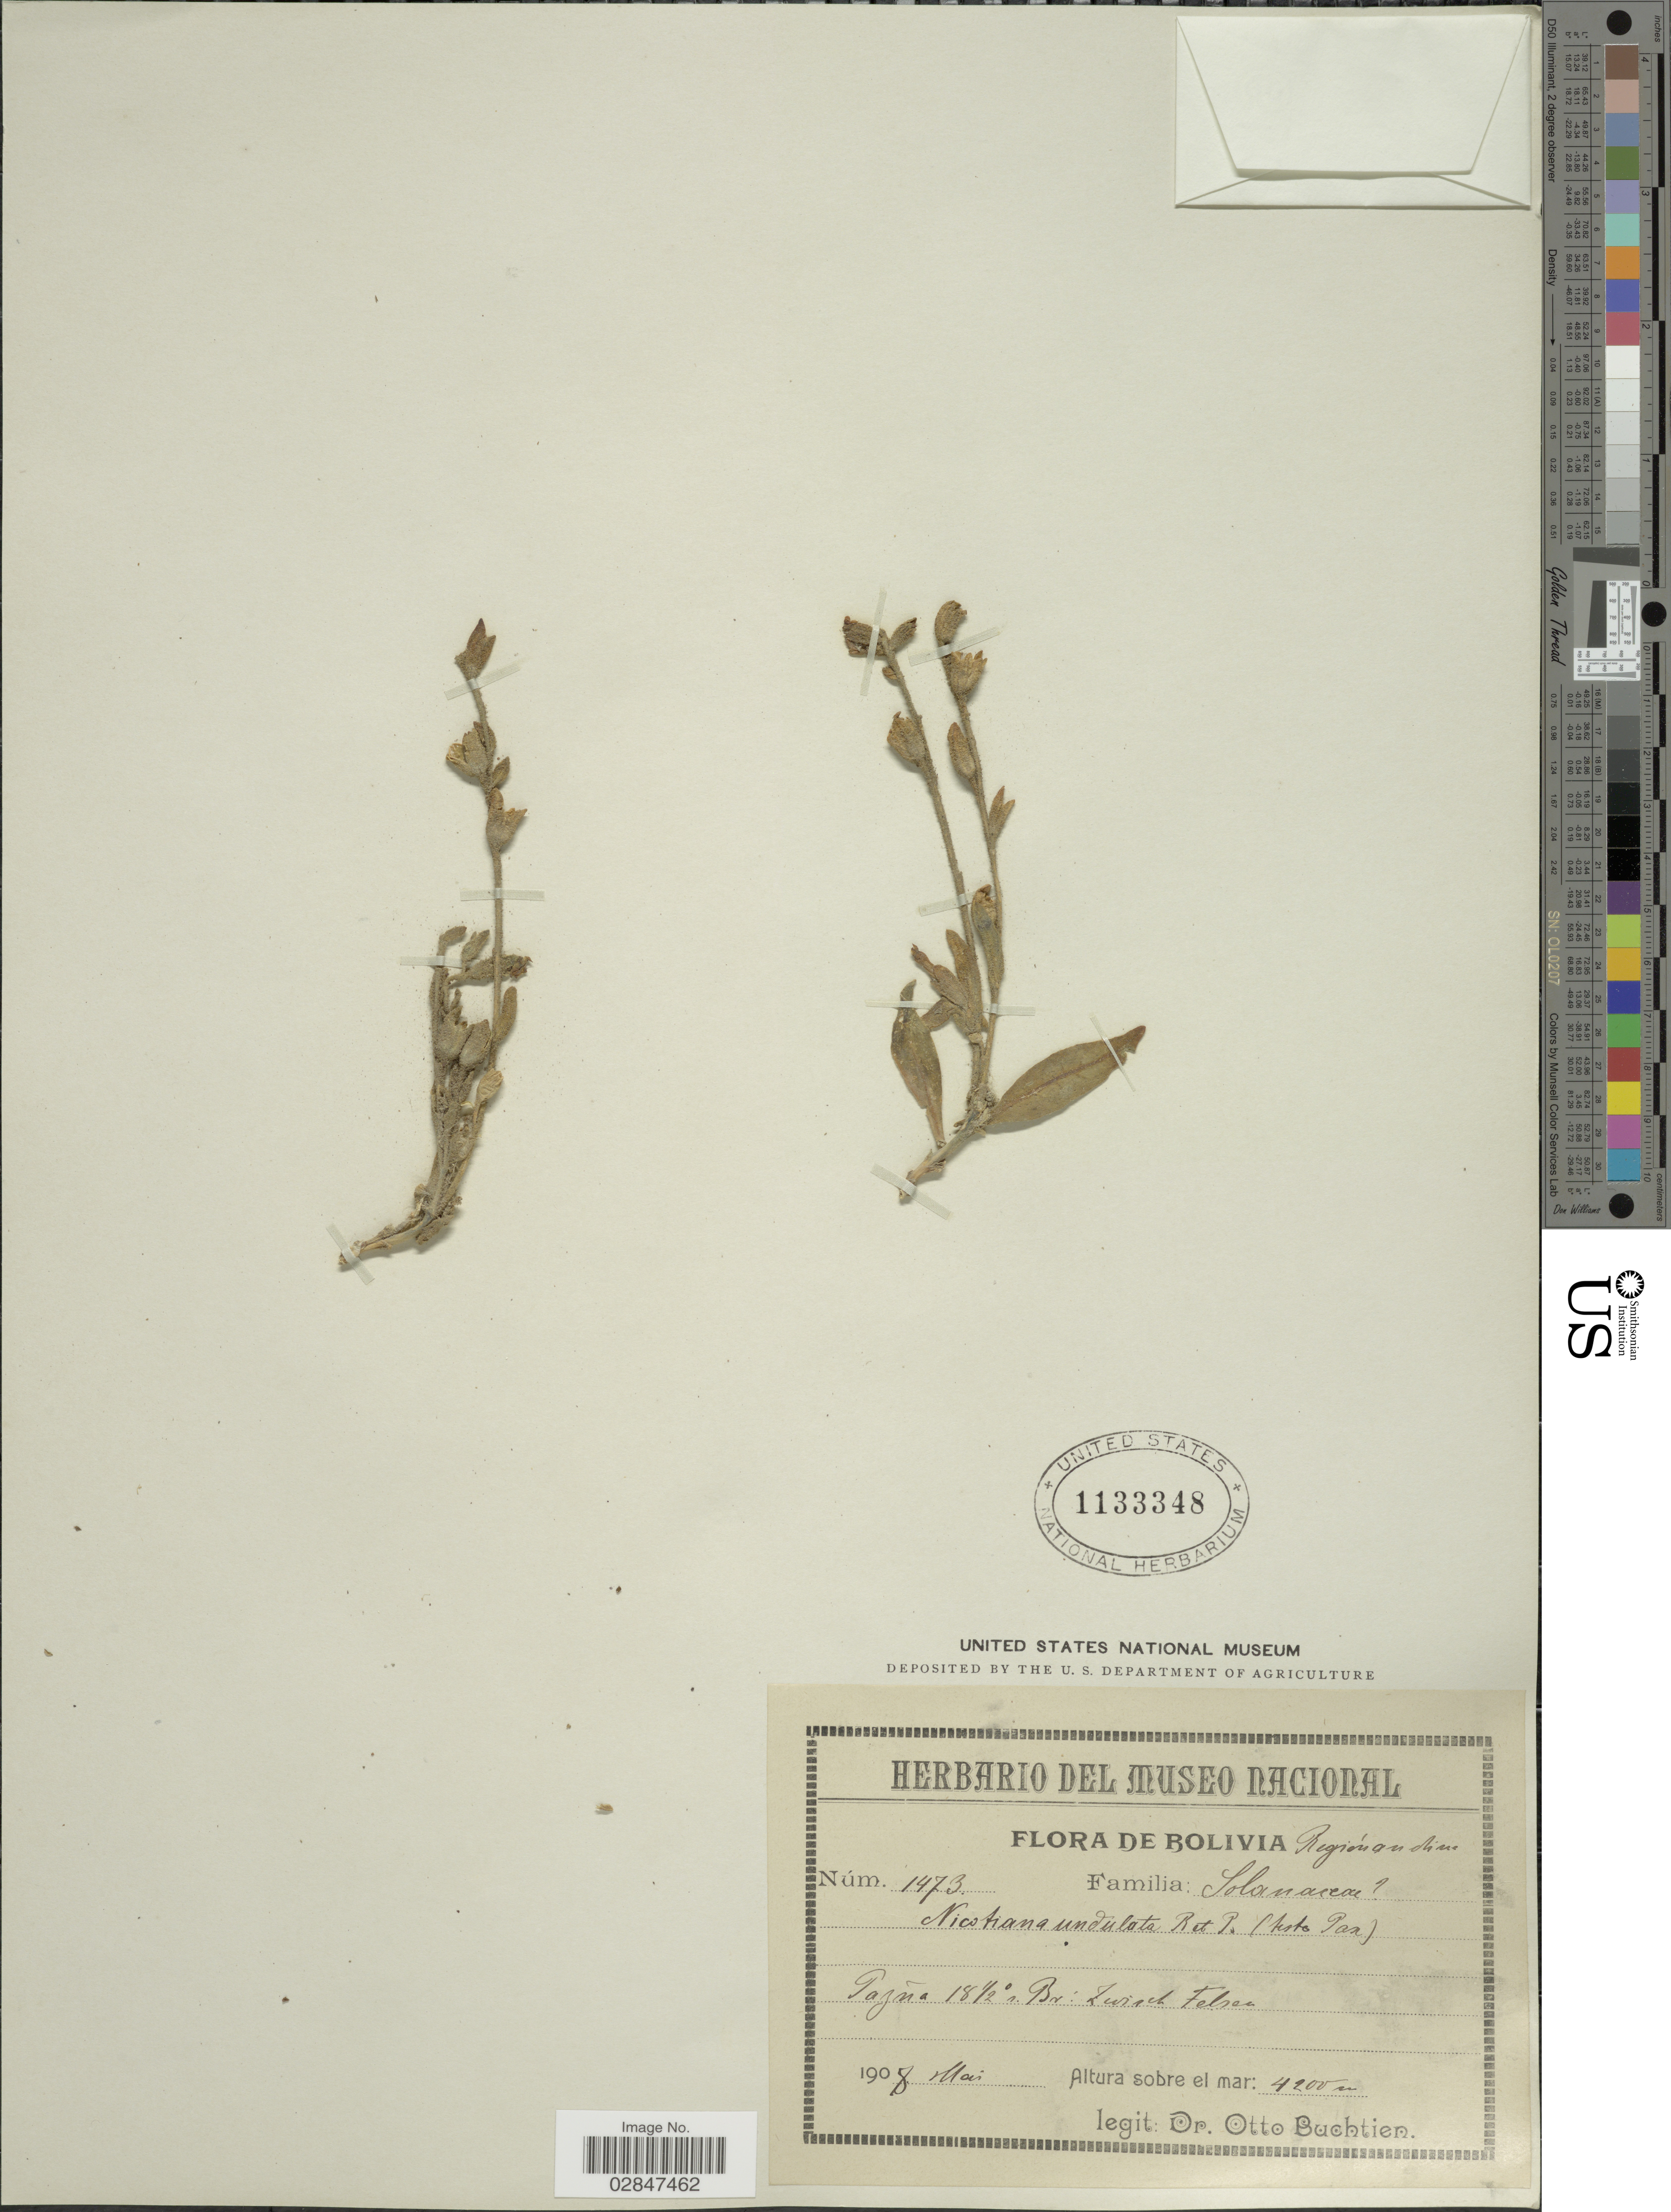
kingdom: Plantae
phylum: Tracheophyta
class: Magnoliopsida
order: Solanales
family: Solanaceae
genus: Nicotiana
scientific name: Nicotiana undulata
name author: Ruiz & Pav.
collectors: O. Buchtien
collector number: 1473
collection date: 1908-05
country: Bolivia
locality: Región Andina, Pazña 18½° Br: Zurich Felsen.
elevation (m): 4200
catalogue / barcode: US 1133348